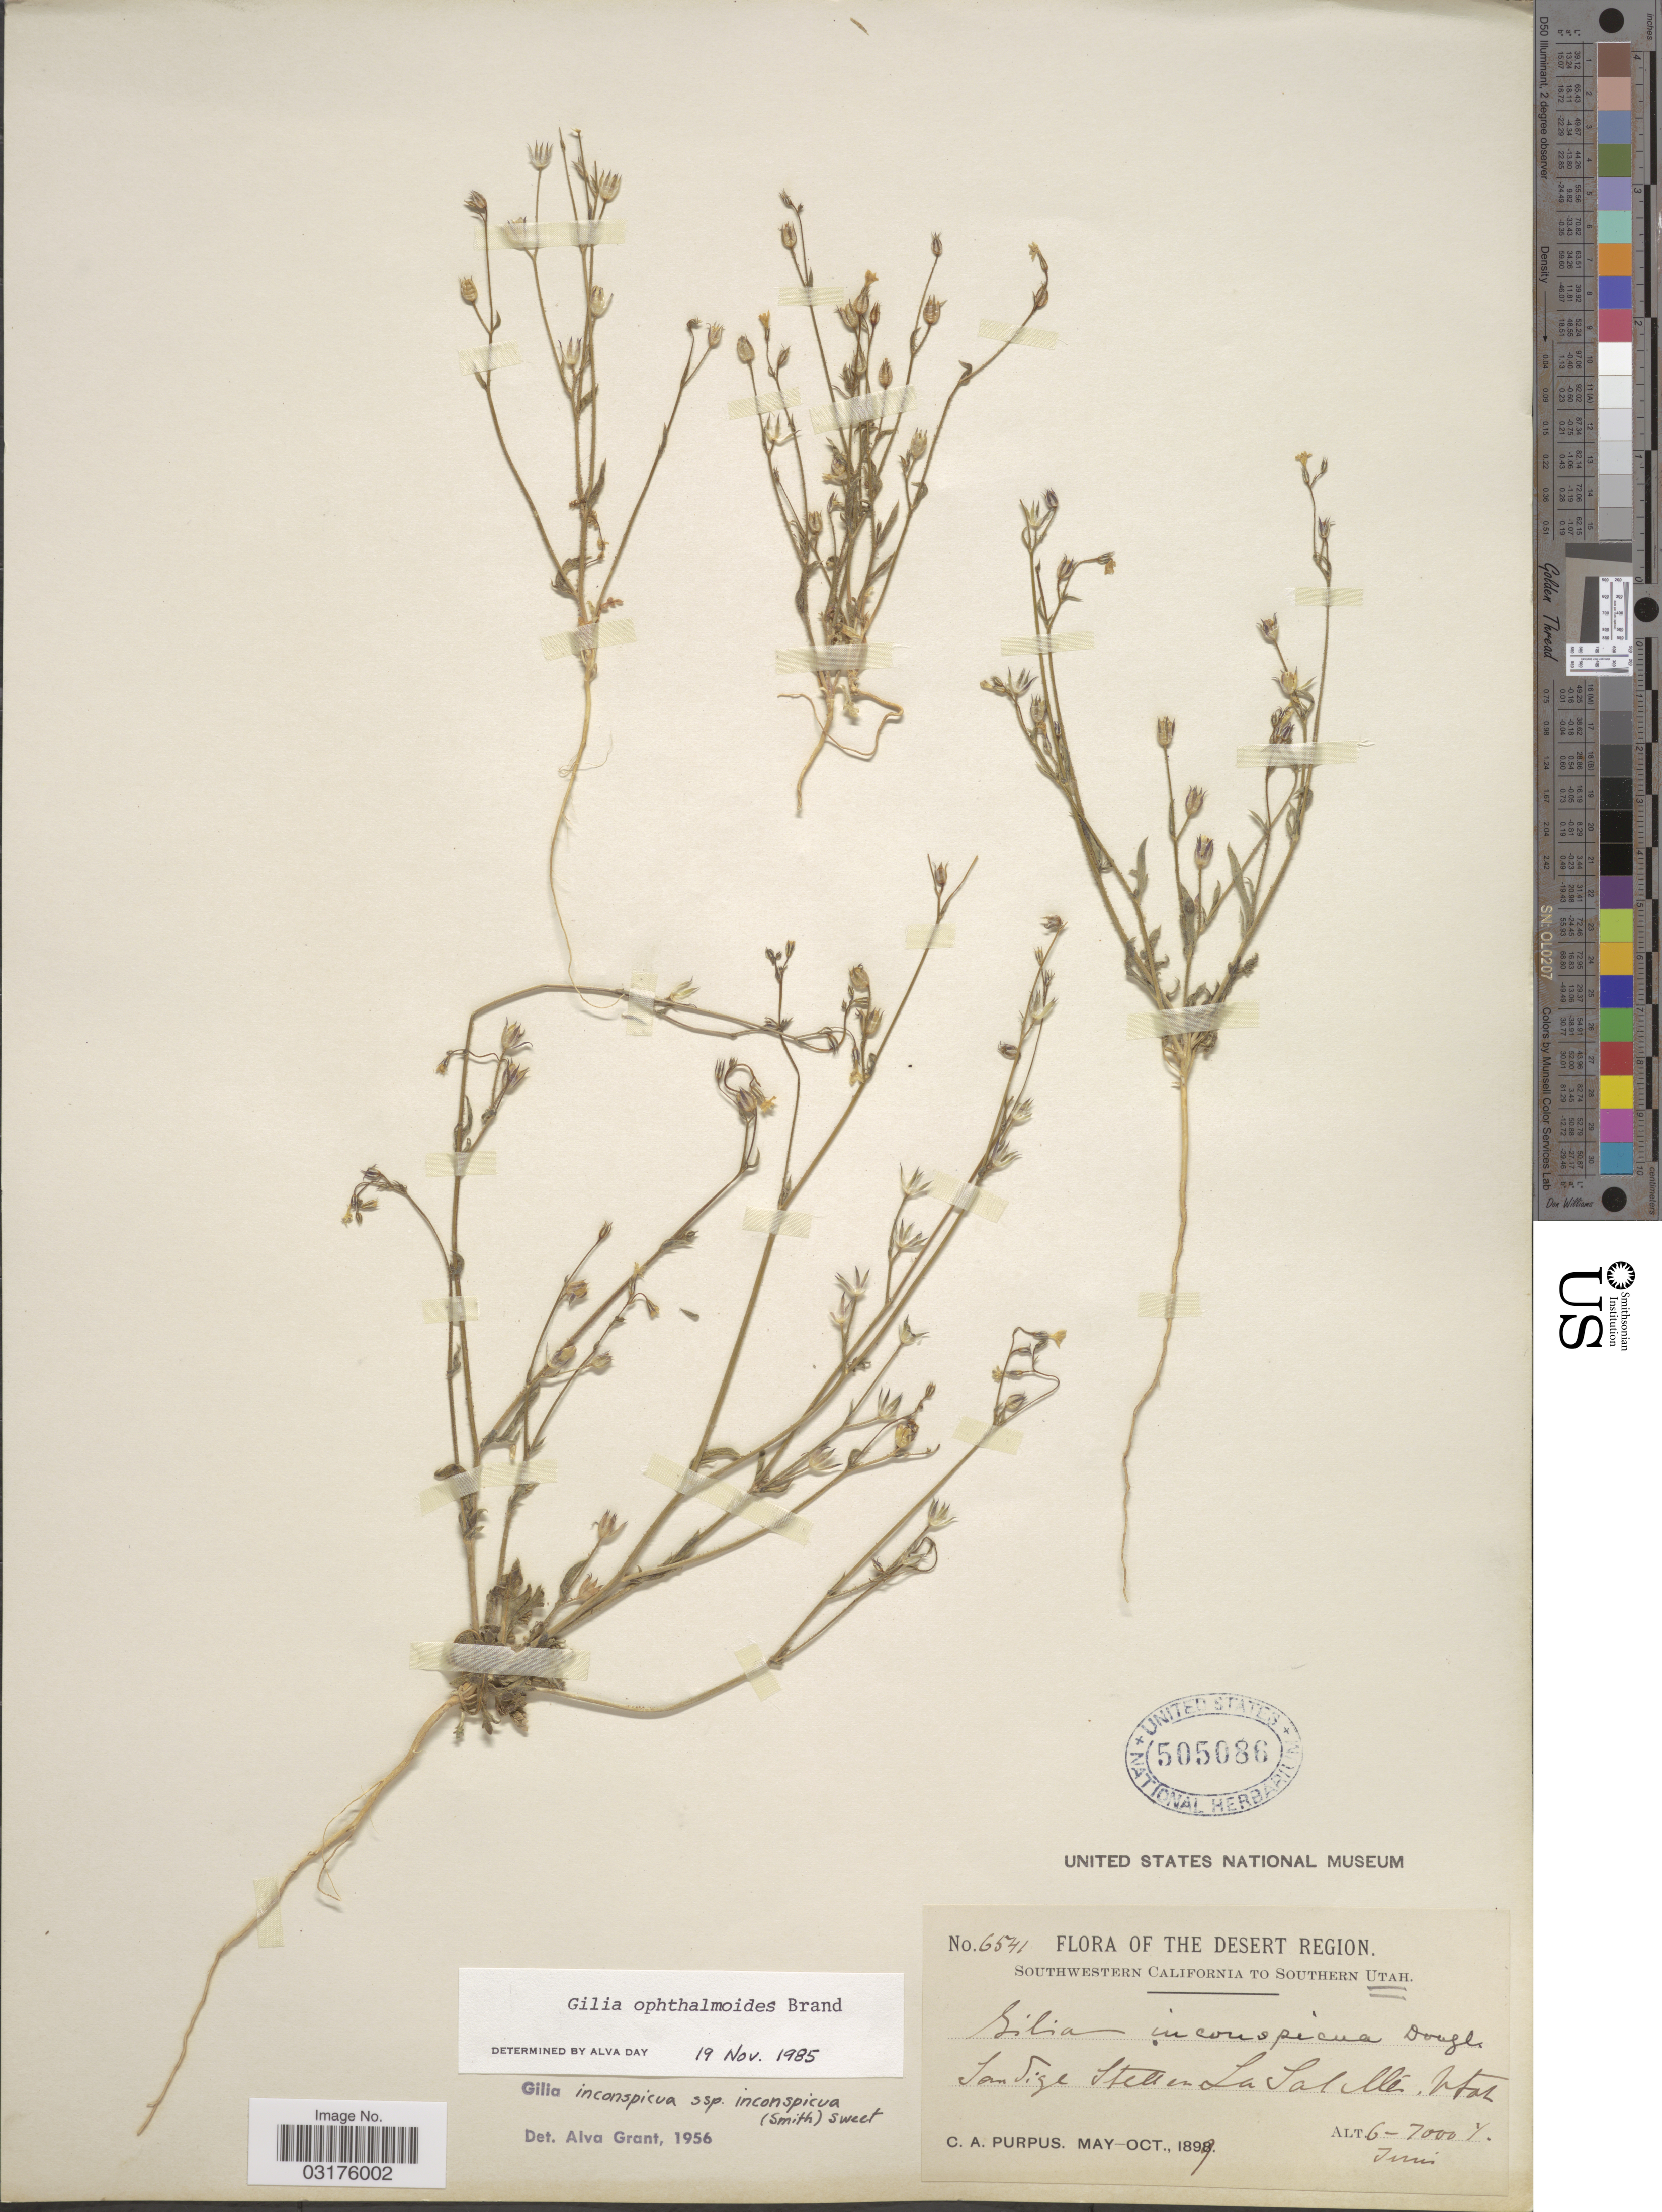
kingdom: Plantae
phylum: Tracheophyta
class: Magnoliopsida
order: Ericales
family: Polemoniaceae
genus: Gilia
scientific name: Gilia ophthalmoides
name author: Brand in Engl.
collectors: C. A. Purpus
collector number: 6541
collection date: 1898-06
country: United States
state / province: Utah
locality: Southern Utah, Sandige stellen (German translation: sandy places). La Sal Mts.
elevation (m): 1829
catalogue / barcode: US 505086